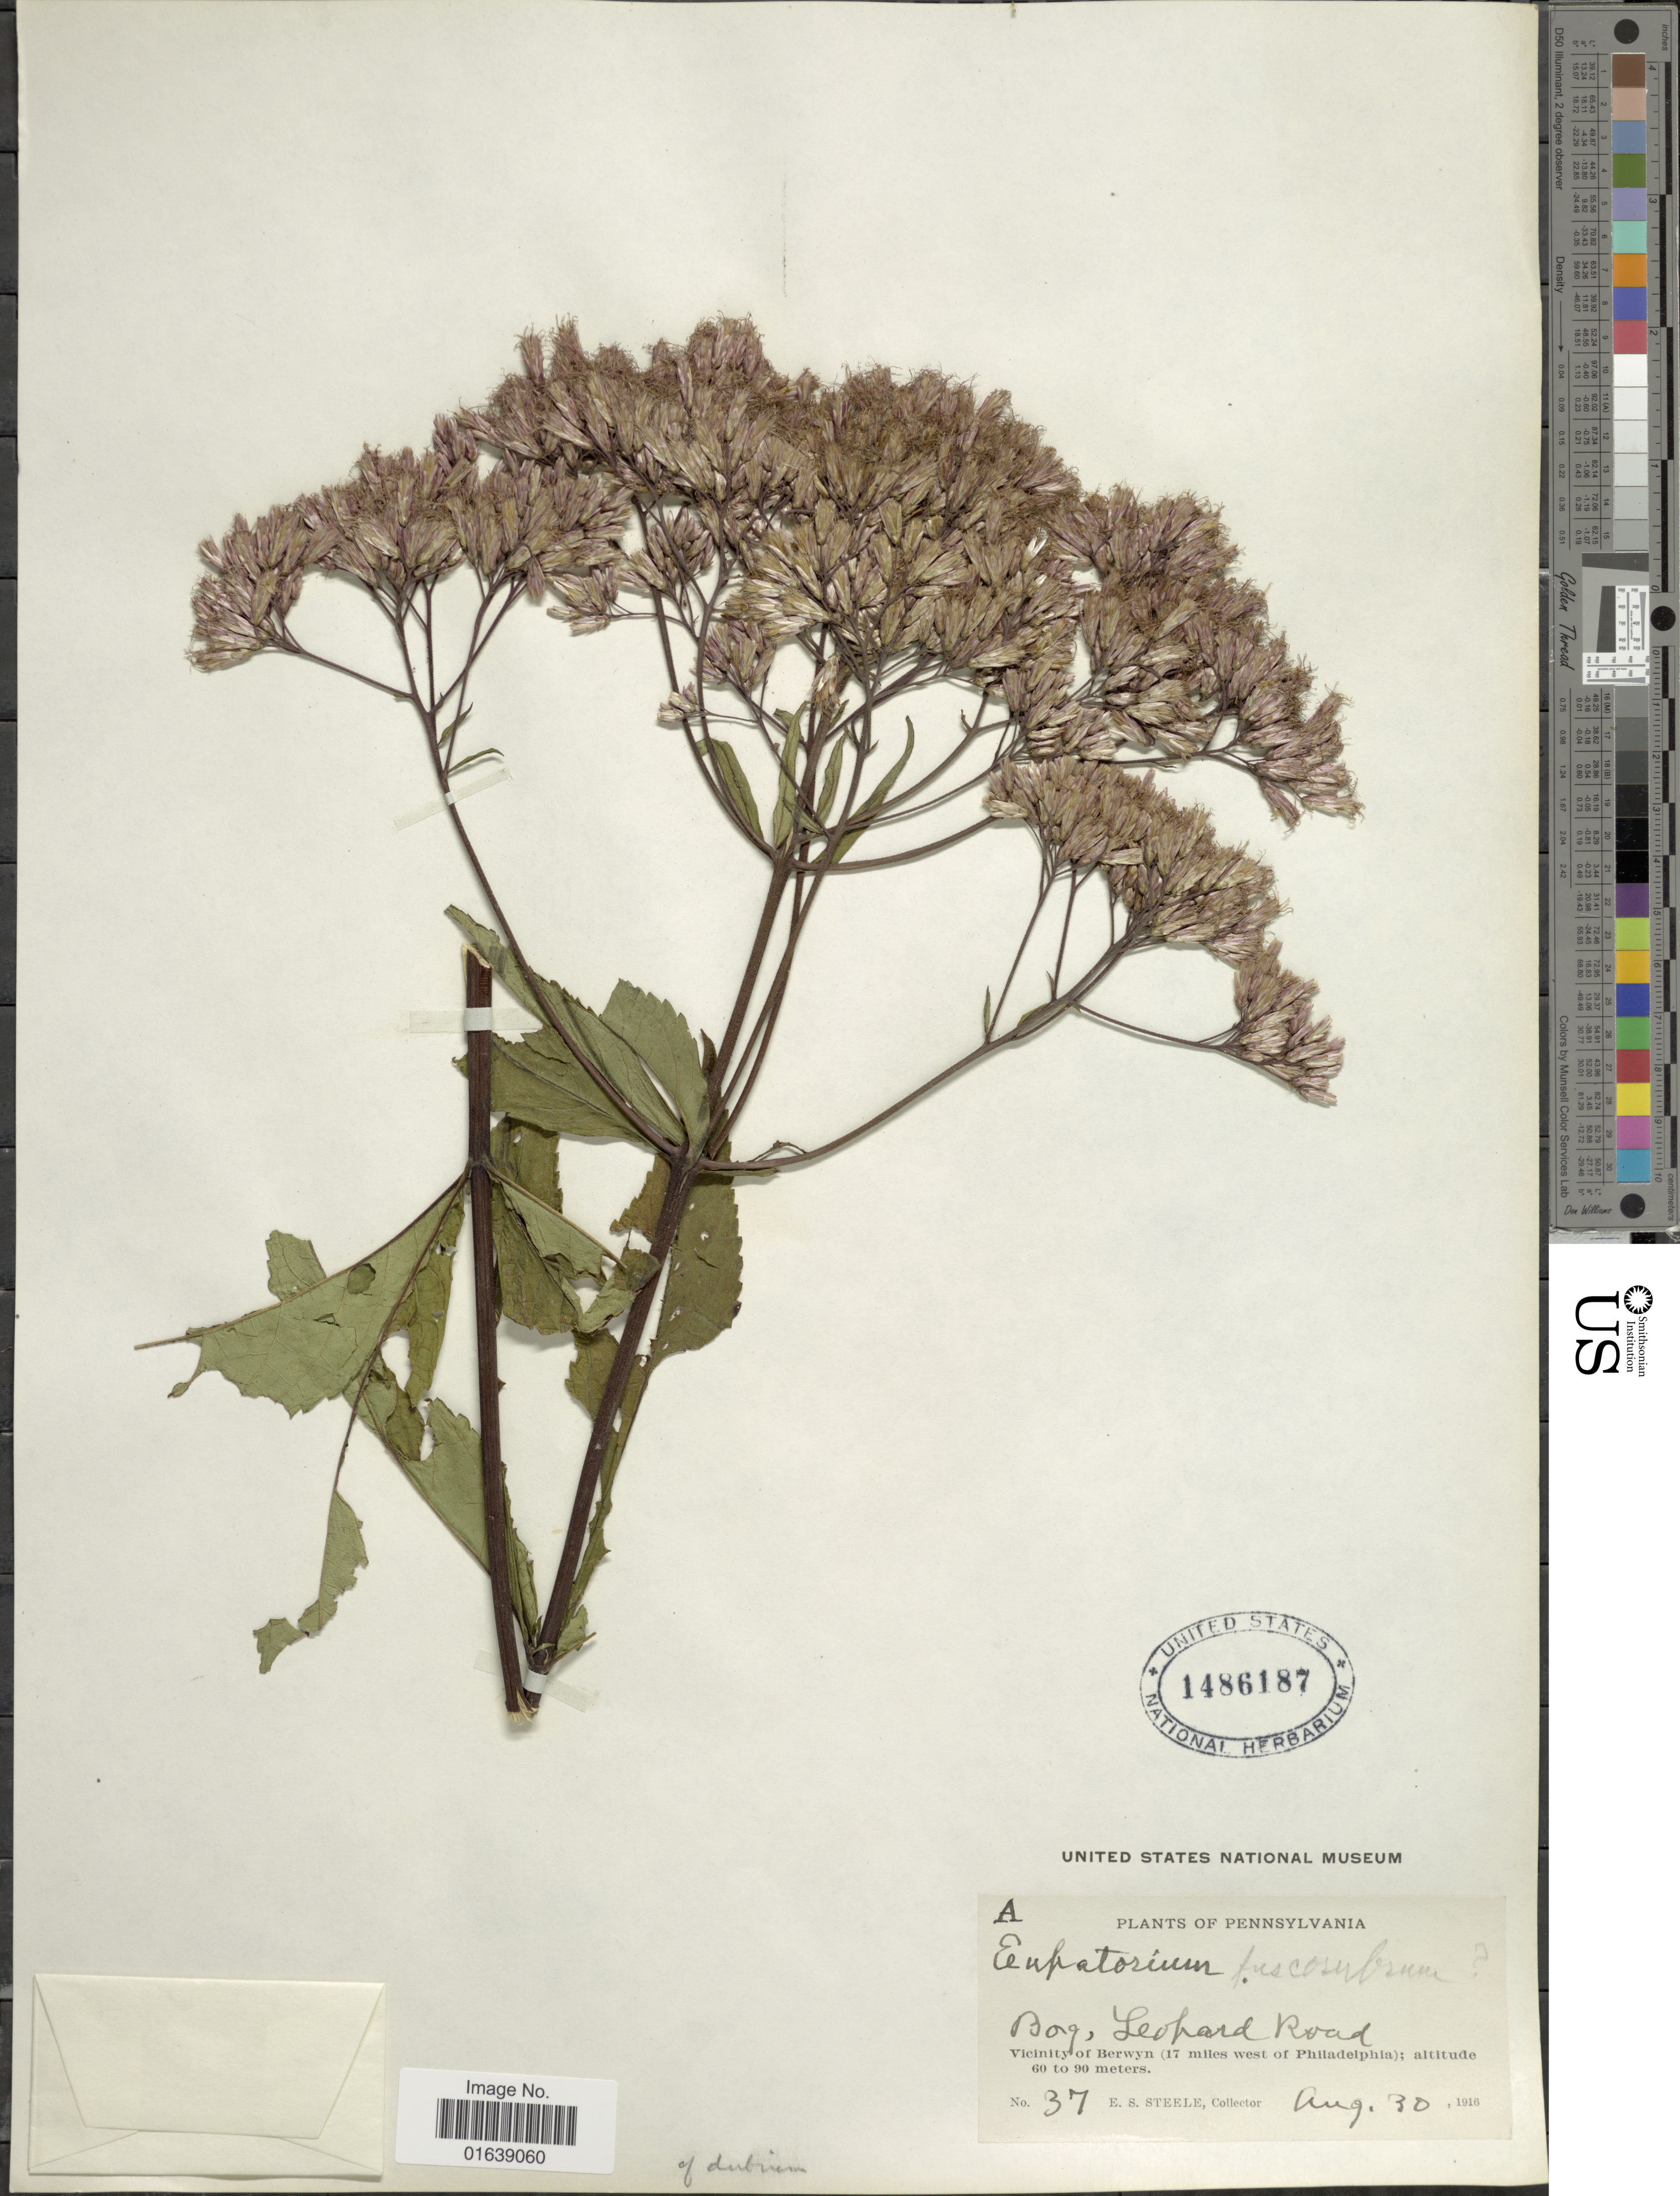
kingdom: Plantae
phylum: Tracheophyta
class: Magnoliopsida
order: Asterales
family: Asteraceae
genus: Eupatorium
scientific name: Eupatorium dubium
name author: Willd. ex Poir.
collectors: E. Steele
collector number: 37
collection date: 1916-08-30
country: United States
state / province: Pennsylvania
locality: Pennsylvania. Bog, leopard Road. Vicinity of Berwyn (17 miles west of Philadelphia)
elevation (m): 60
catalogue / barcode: US 1486187